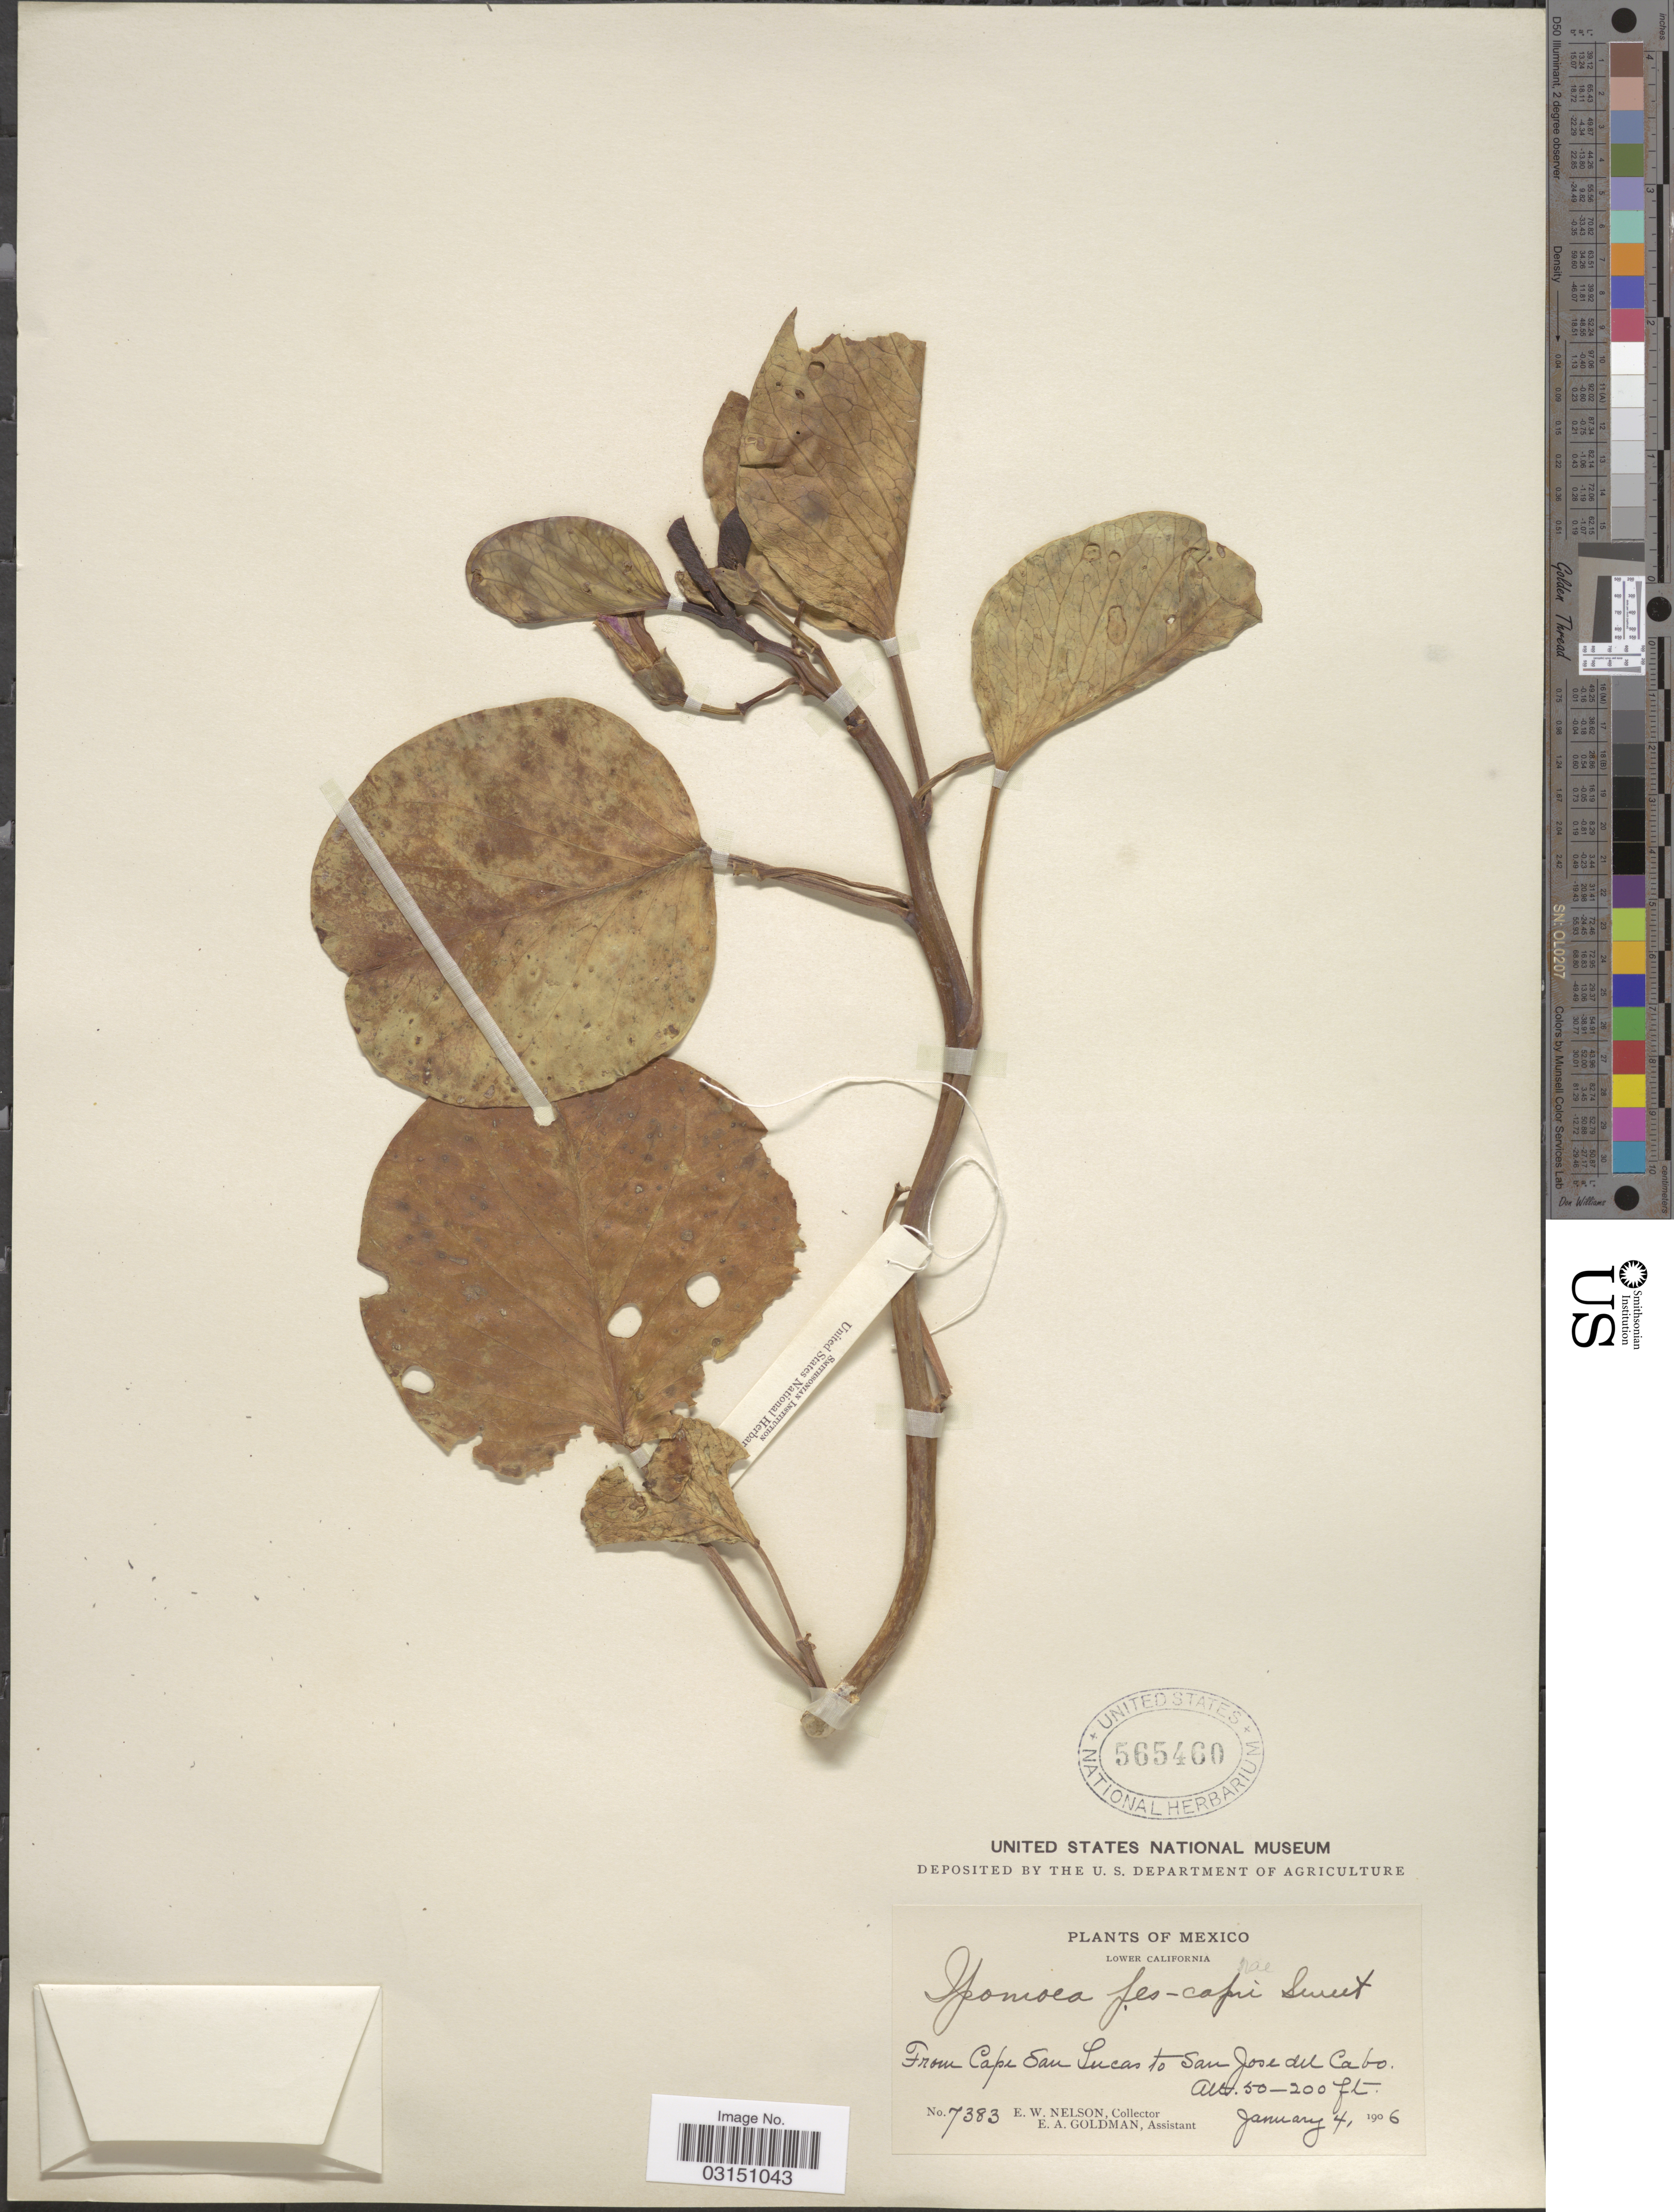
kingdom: Plantae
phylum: Tracheophyta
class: Magnoliopsida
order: Solanales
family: Convolvulaceae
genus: Ipomoea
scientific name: Ipomoea pes-caprae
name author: (L.) R. Br.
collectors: E. A. Goldman & E. W. Nelson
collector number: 7383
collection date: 1906-01-04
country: Mexico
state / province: Baja California Sur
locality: Lower California. From Cape San Lucas to San Jose del Cabo.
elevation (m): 15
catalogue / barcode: US 565460